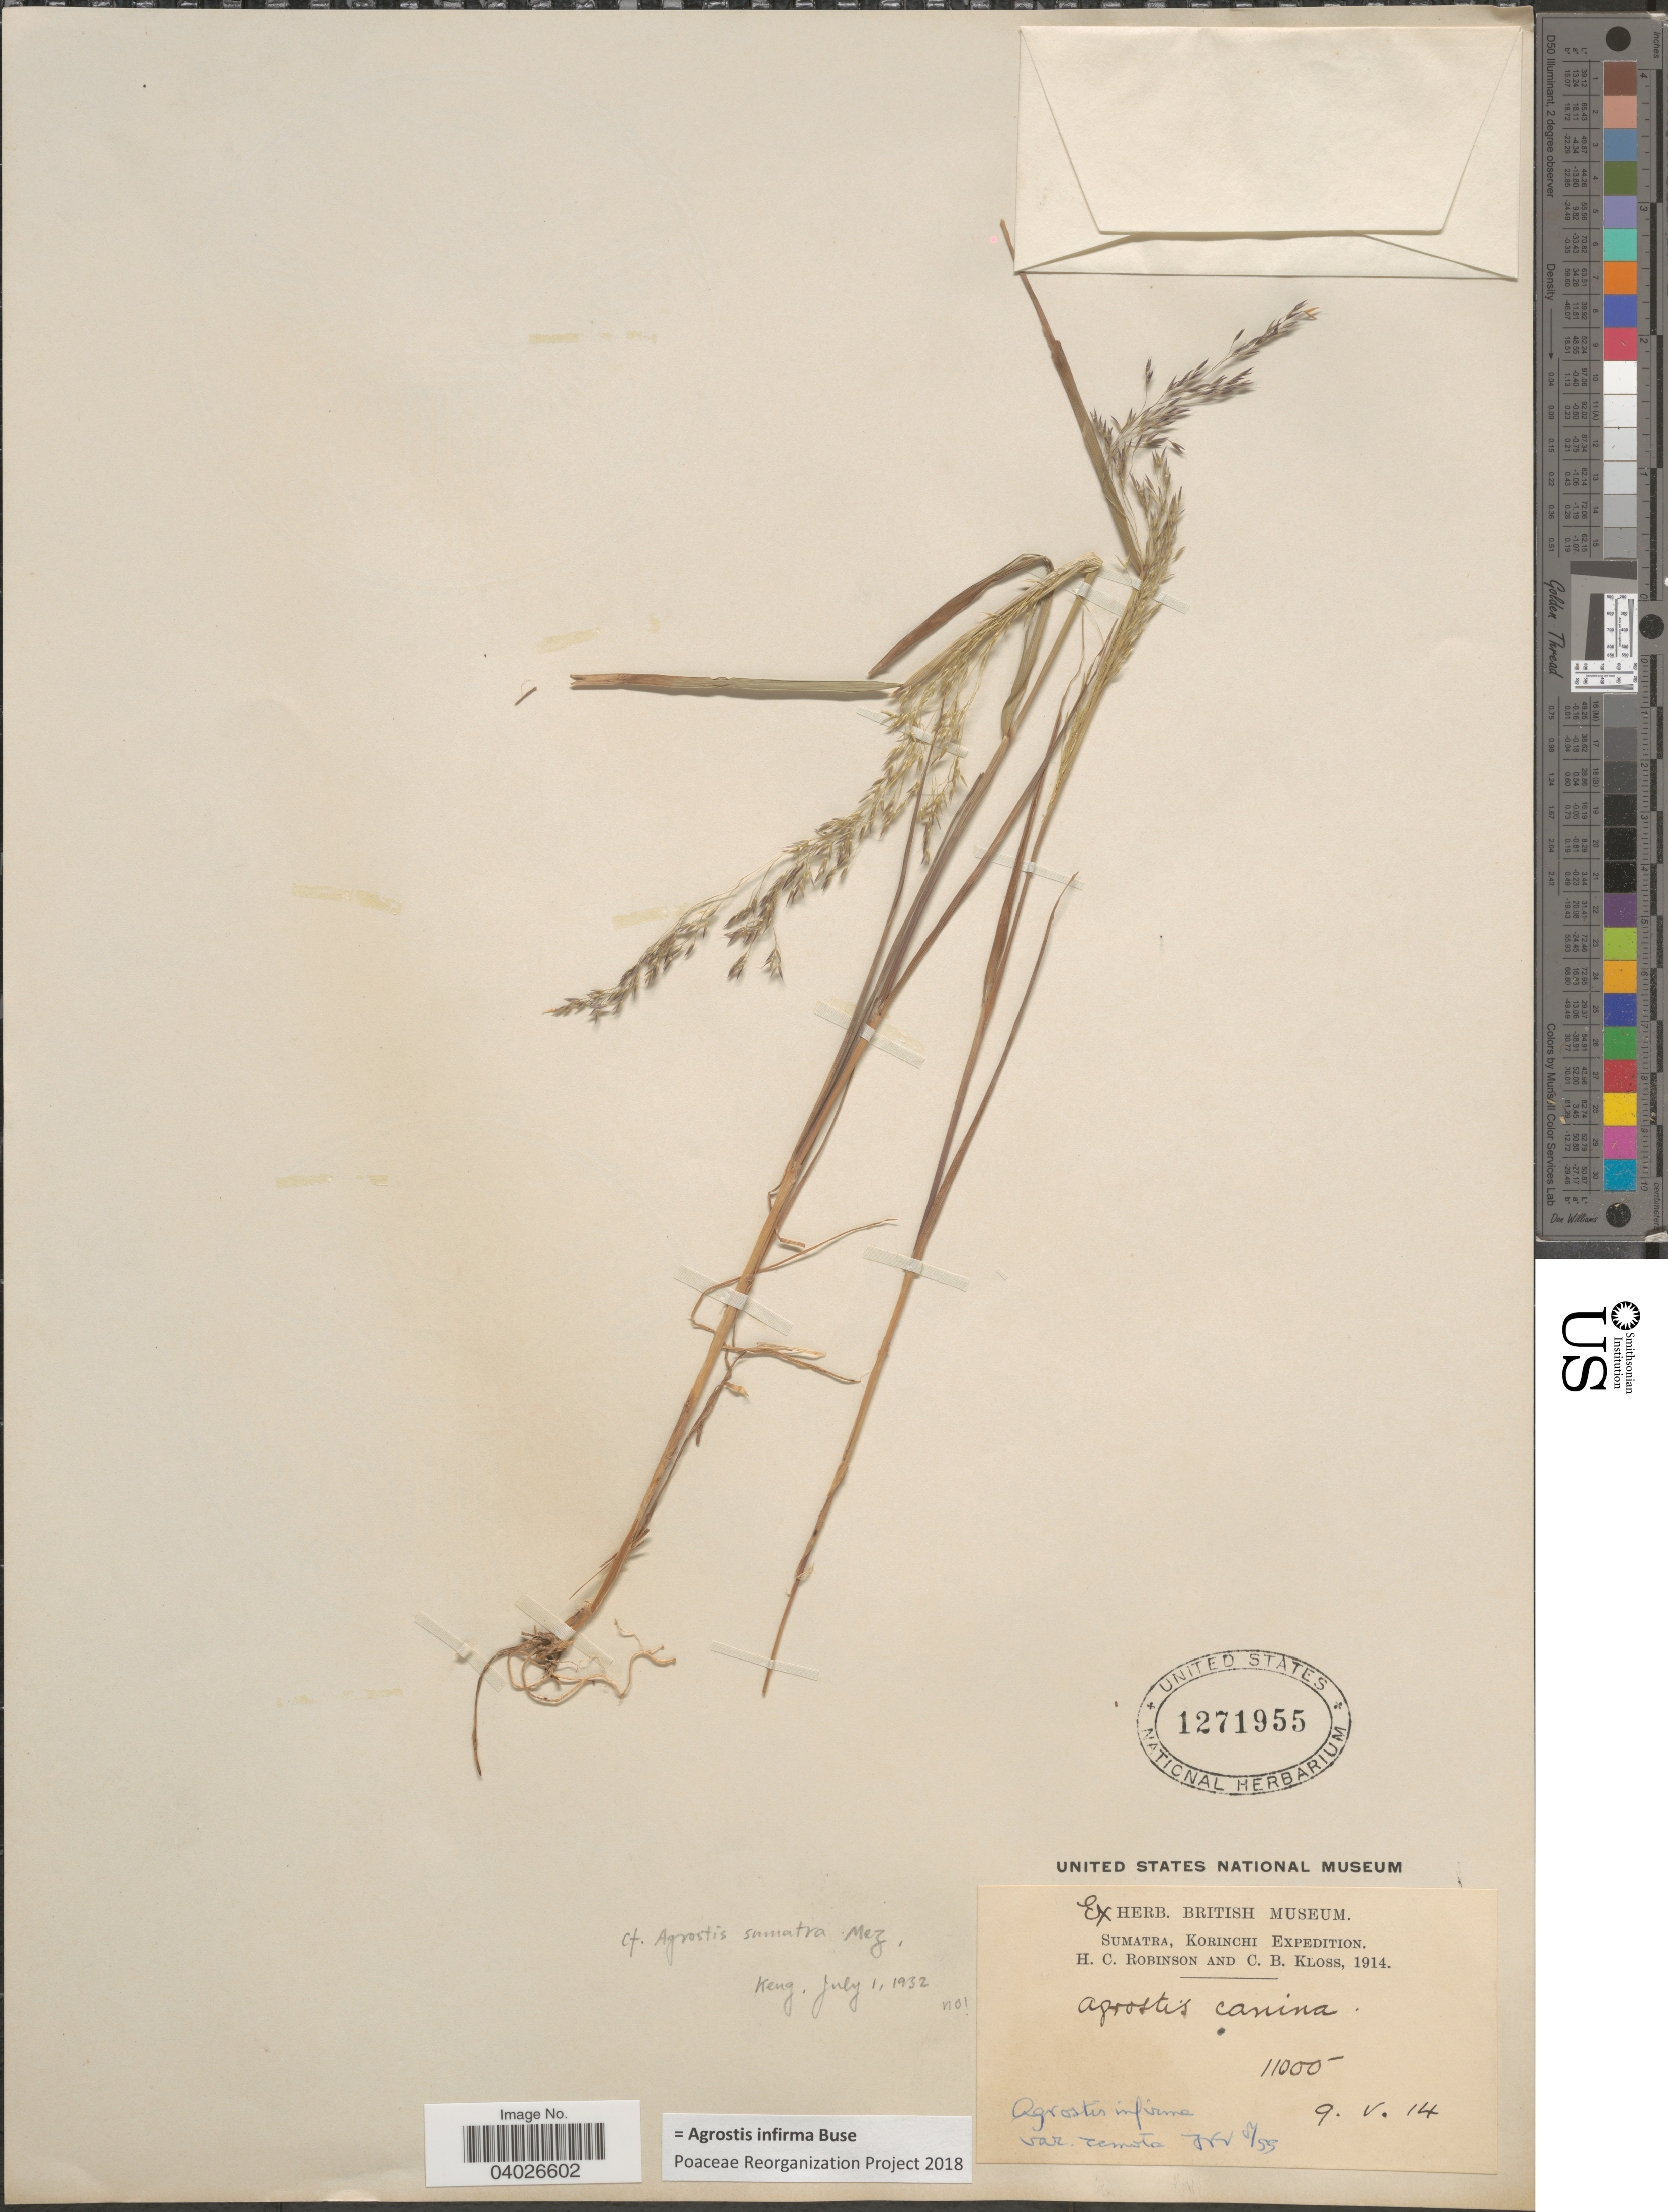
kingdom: Plantae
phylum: Tracheophyta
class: Liliopsida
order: Poales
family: Poaceae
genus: Agrostis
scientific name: Agrostis infirma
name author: Büse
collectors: H. C. Robinson & C. Kloss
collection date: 1914-05-09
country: Indonesia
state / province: Sumatra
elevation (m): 3353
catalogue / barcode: US 1271955